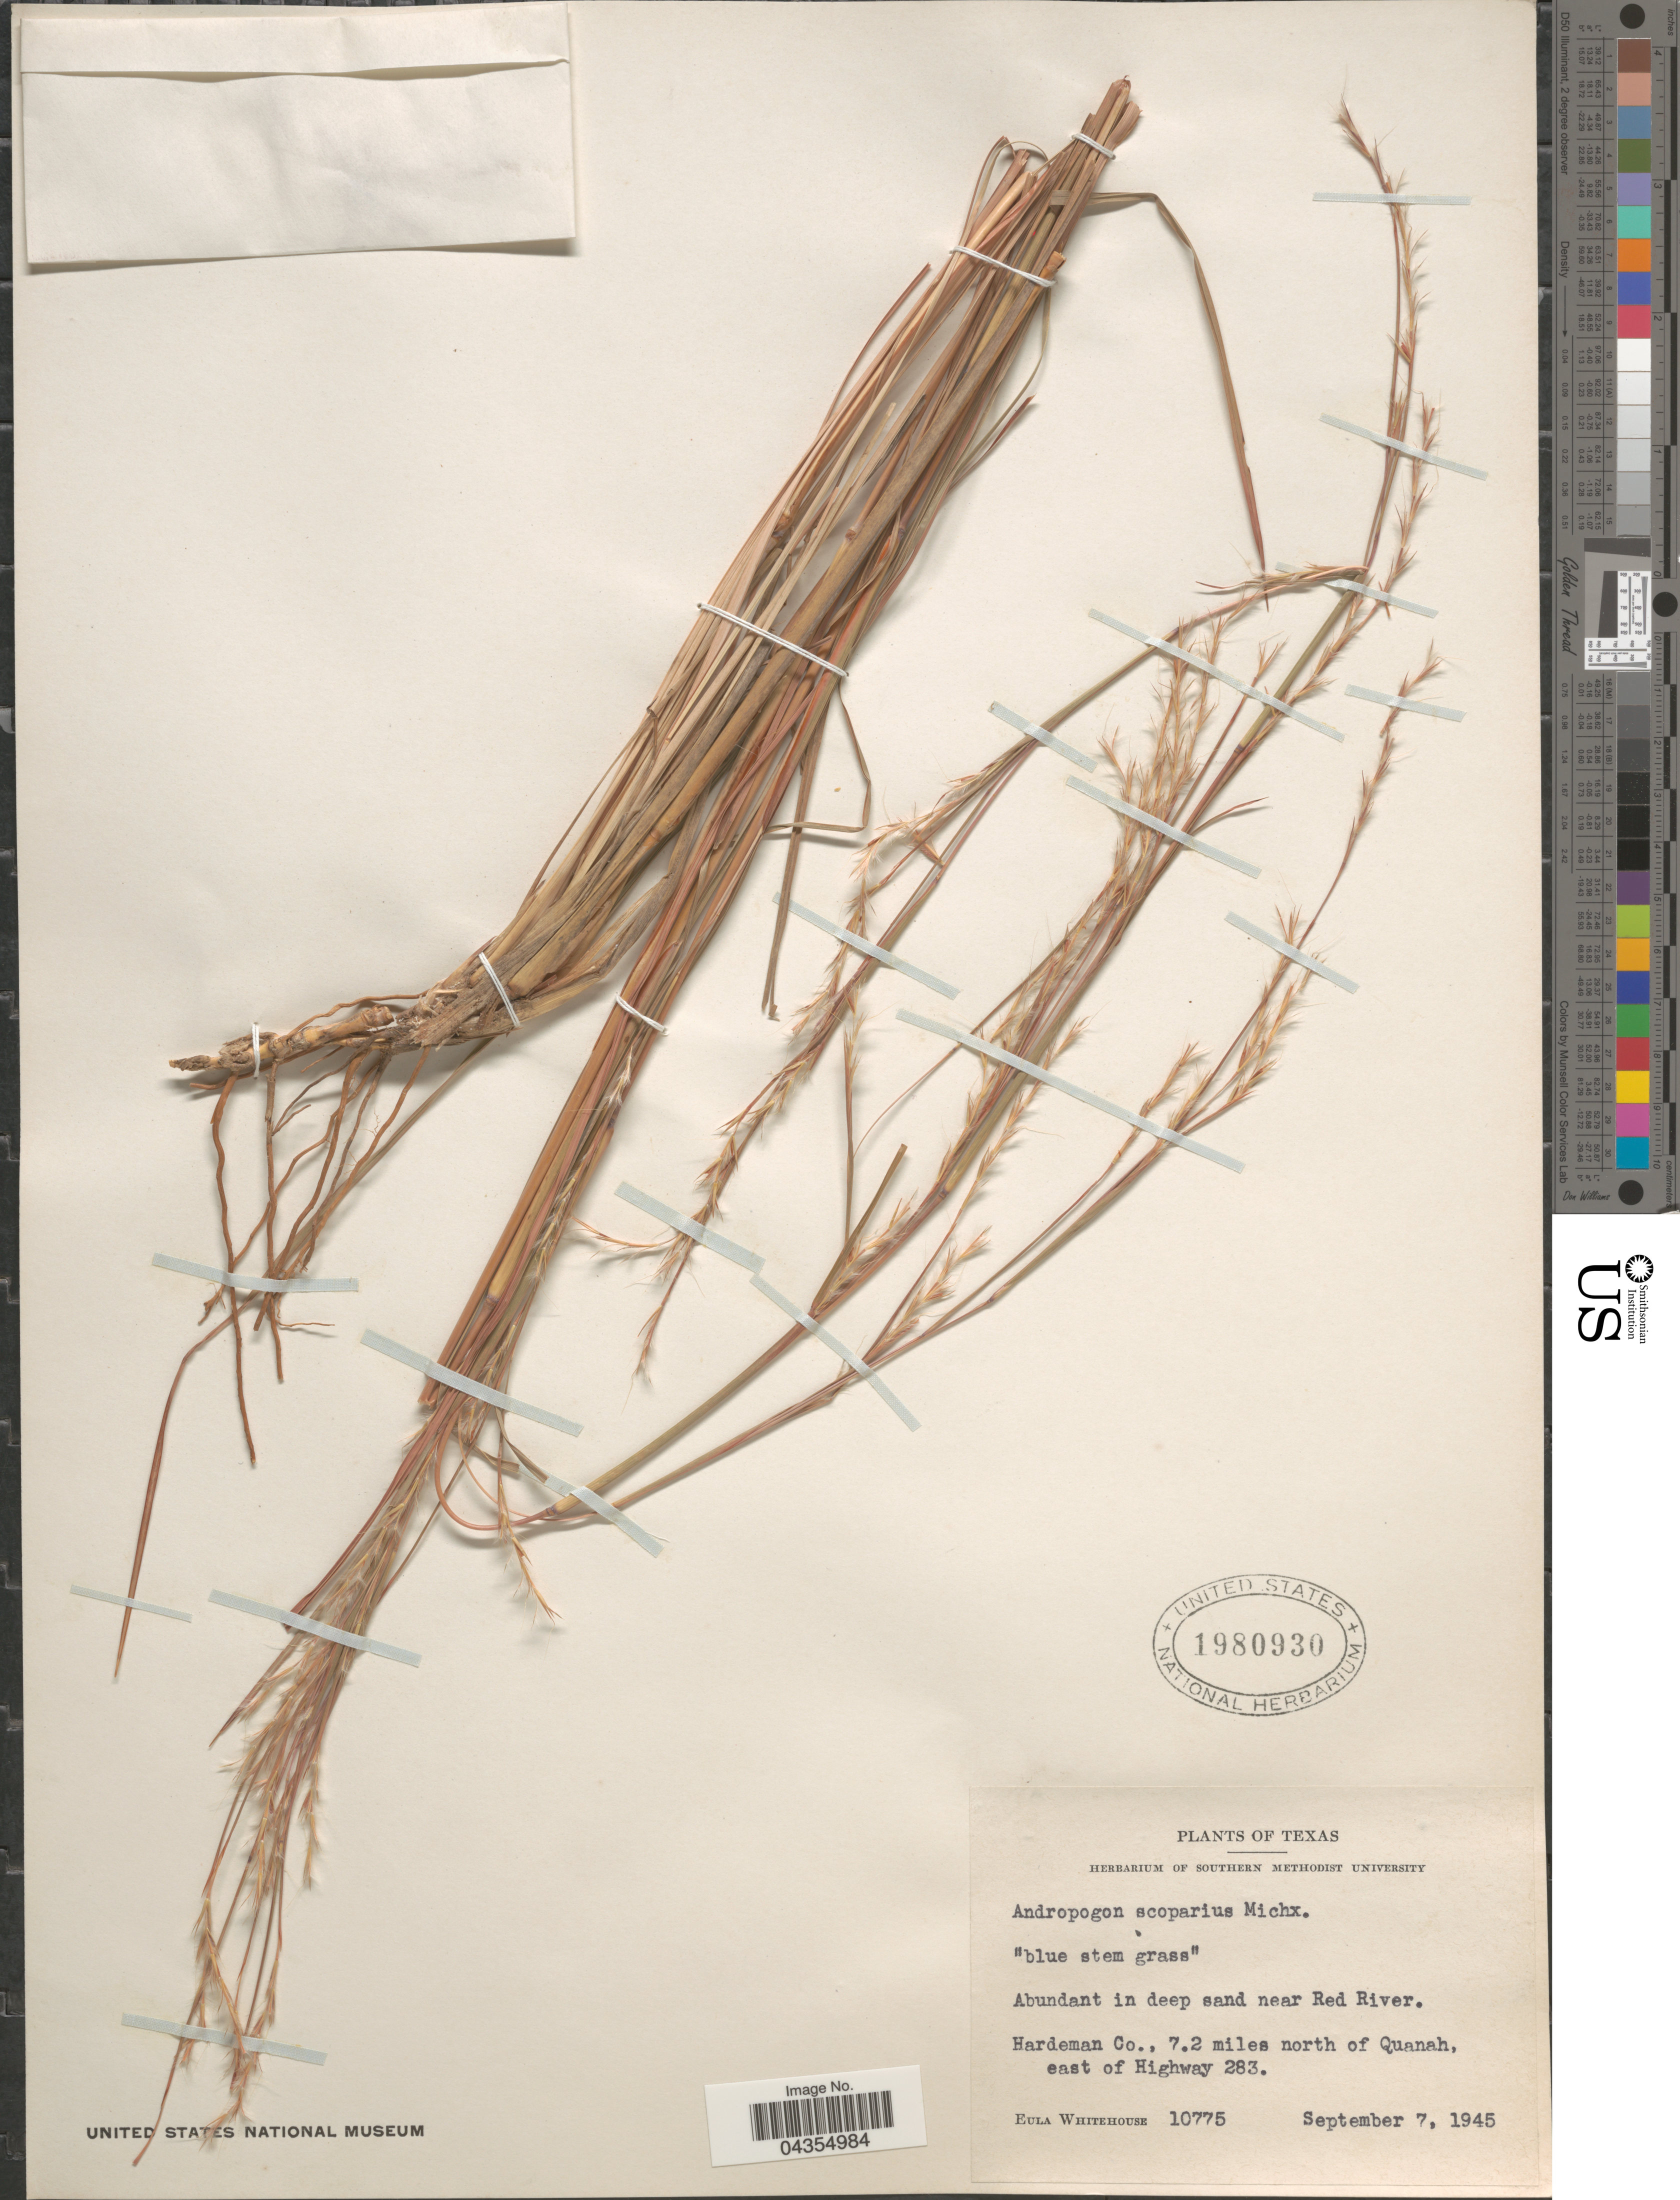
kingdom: Plantae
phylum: Tracheophyta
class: Liliopsida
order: Poales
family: Poaceae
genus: Schizachyrium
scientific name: Schizachyrium sanguineum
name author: (Retz.) Alston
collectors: E. Whitehouse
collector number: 10775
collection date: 1945-09-07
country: United States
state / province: Texas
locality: Near Red River. Hardeman Co., 7.2 miles north of Quanah, east of Highway 283.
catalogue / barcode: US 1980930